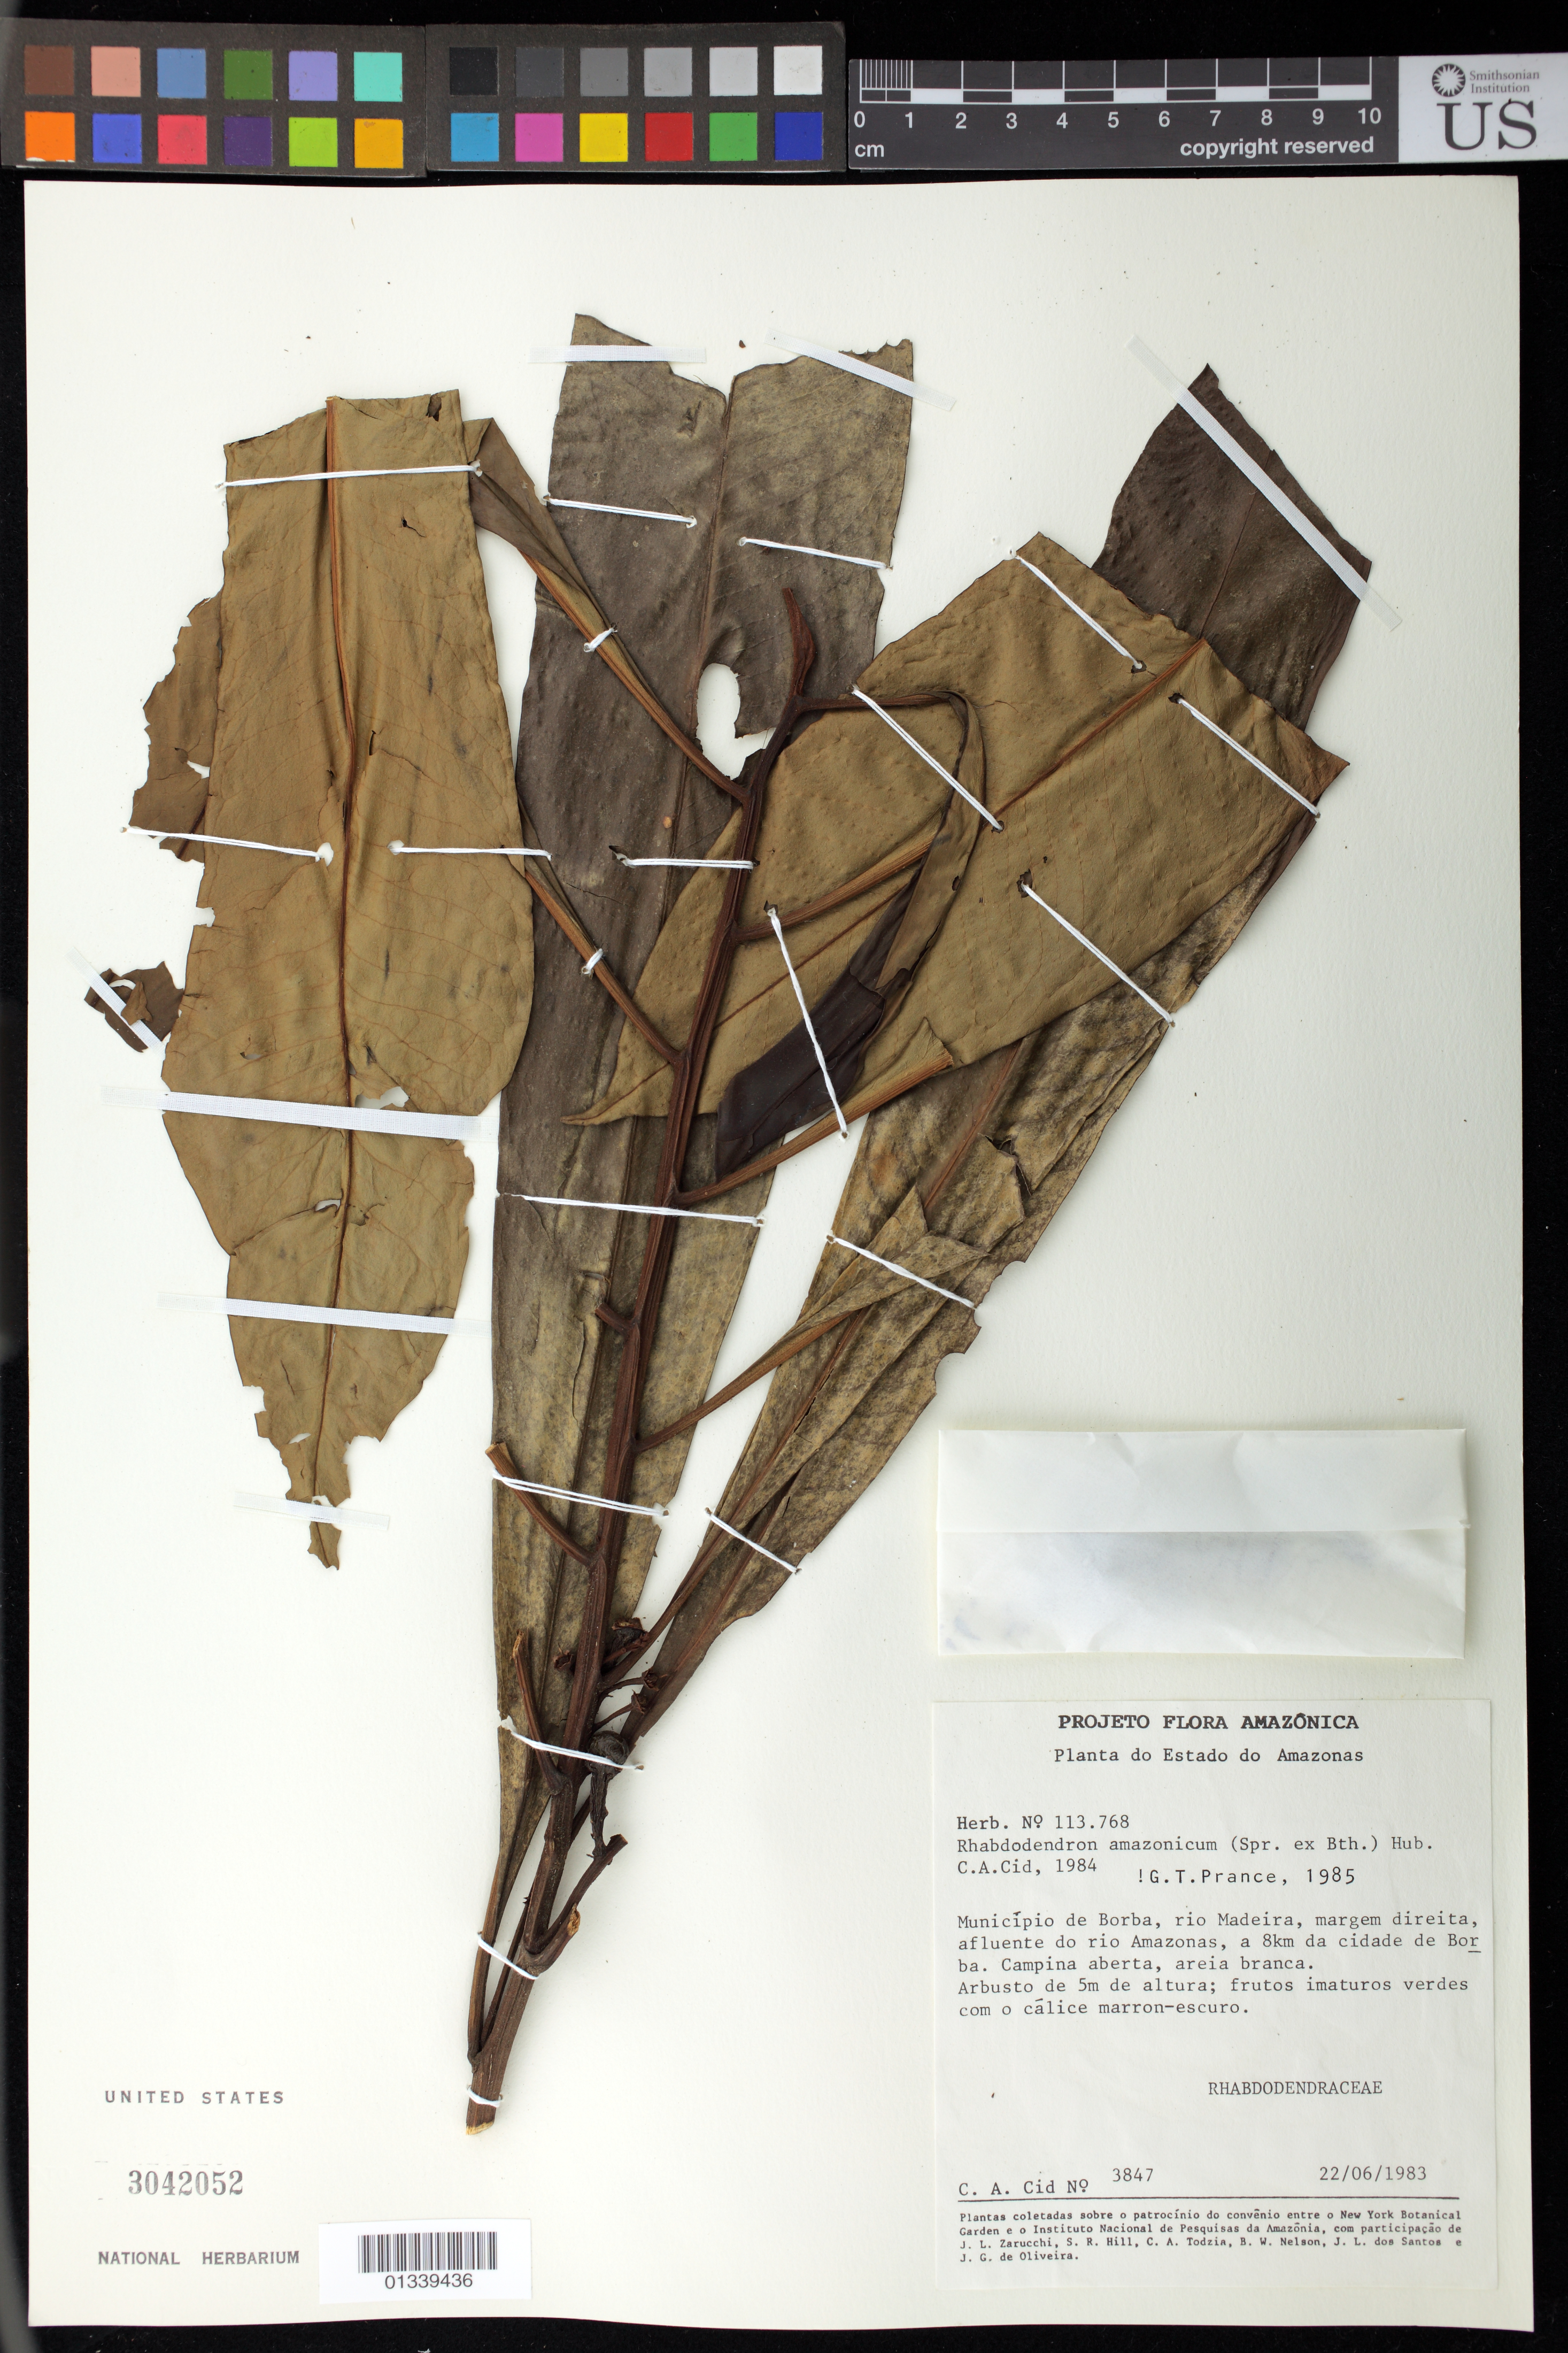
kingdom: Plantae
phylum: Tracheophyta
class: Magnoliopsida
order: Caryophyllales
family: Rhabdodendraceae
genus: Rhabdodendron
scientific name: Rhabdodendron amazonicum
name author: (Spruce ex Benth.) Huber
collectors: C. A. Cid Ferreira et al.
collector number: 3847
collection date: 1983-06-22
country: Brazil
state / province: Amazonas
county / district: Borba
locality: Rio Madeira, margem direita, afluente do rio Amazonas, a 8 Km da cidade de Borba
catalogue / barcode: US 3042052